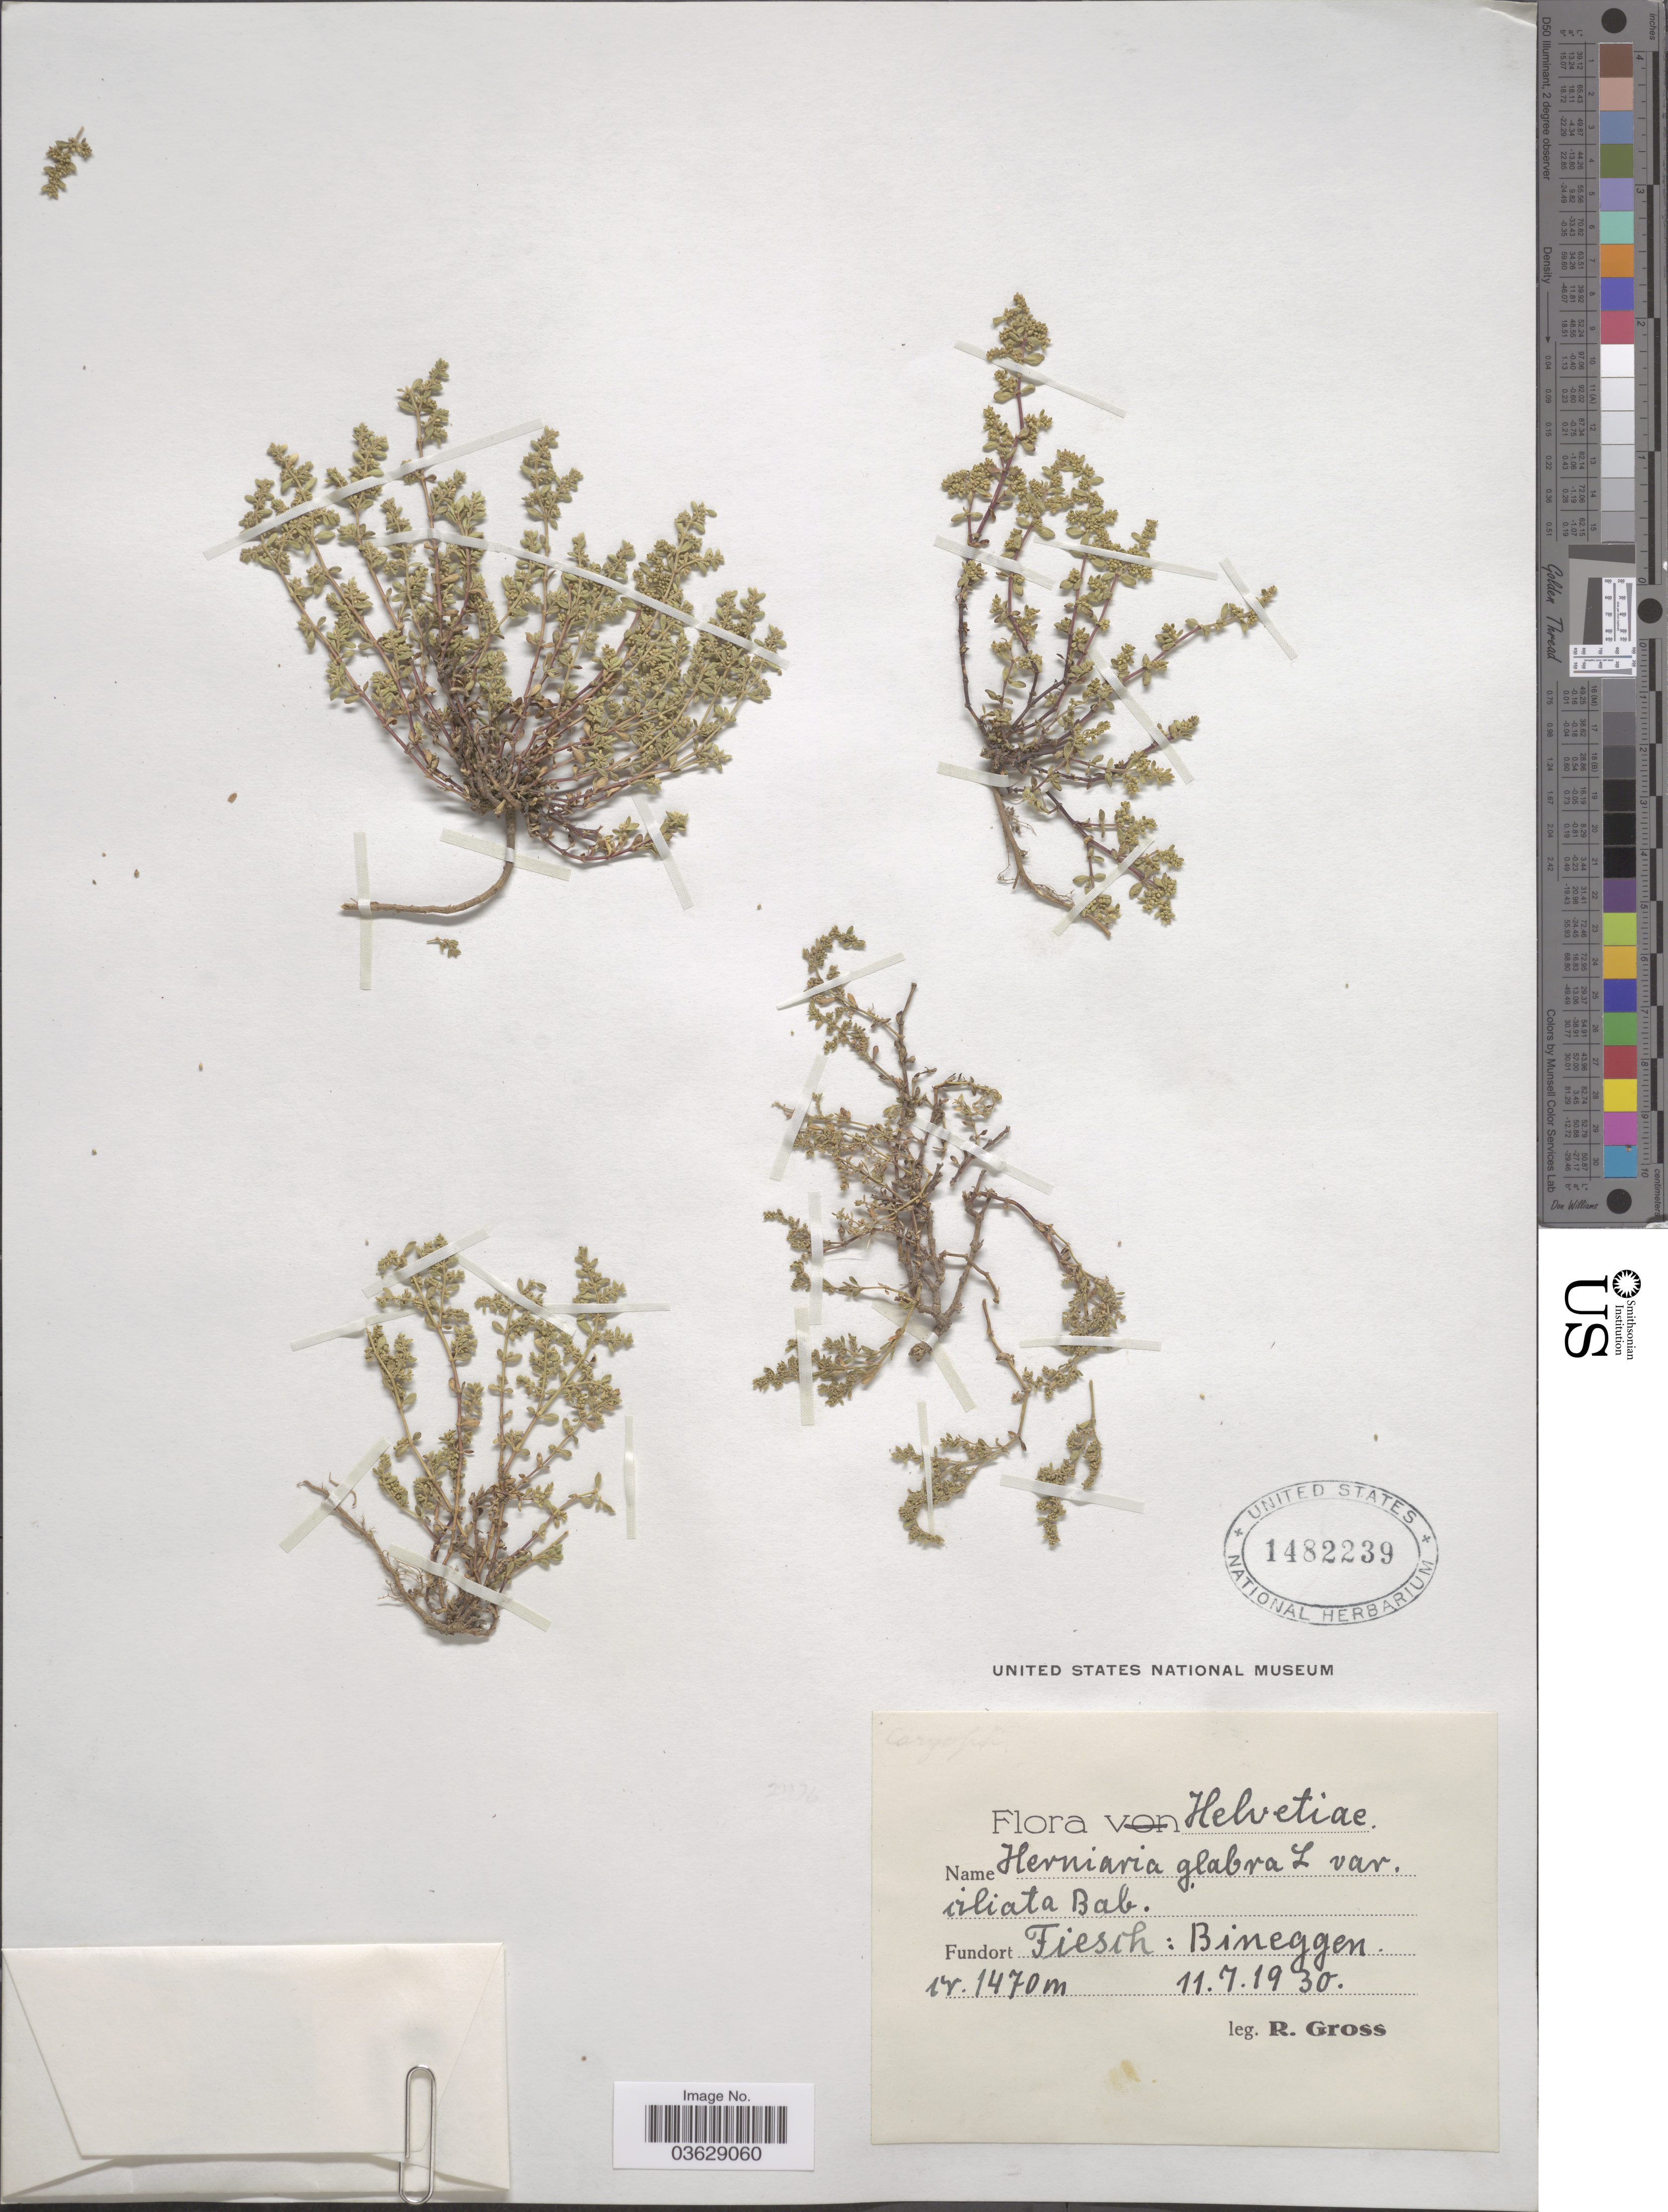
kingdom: Plantae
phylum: Tracheophyta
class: Magnoliopsida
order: Caryophyllales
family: Caryophyllaceae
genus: Herniaria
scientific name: Herniaria glabra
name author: L.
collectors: R. Gross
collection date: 1930-07-11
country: Switzerland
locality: Helvetiae. Fiesch: Bineggen.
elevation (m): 1470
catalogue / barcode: US 1482239